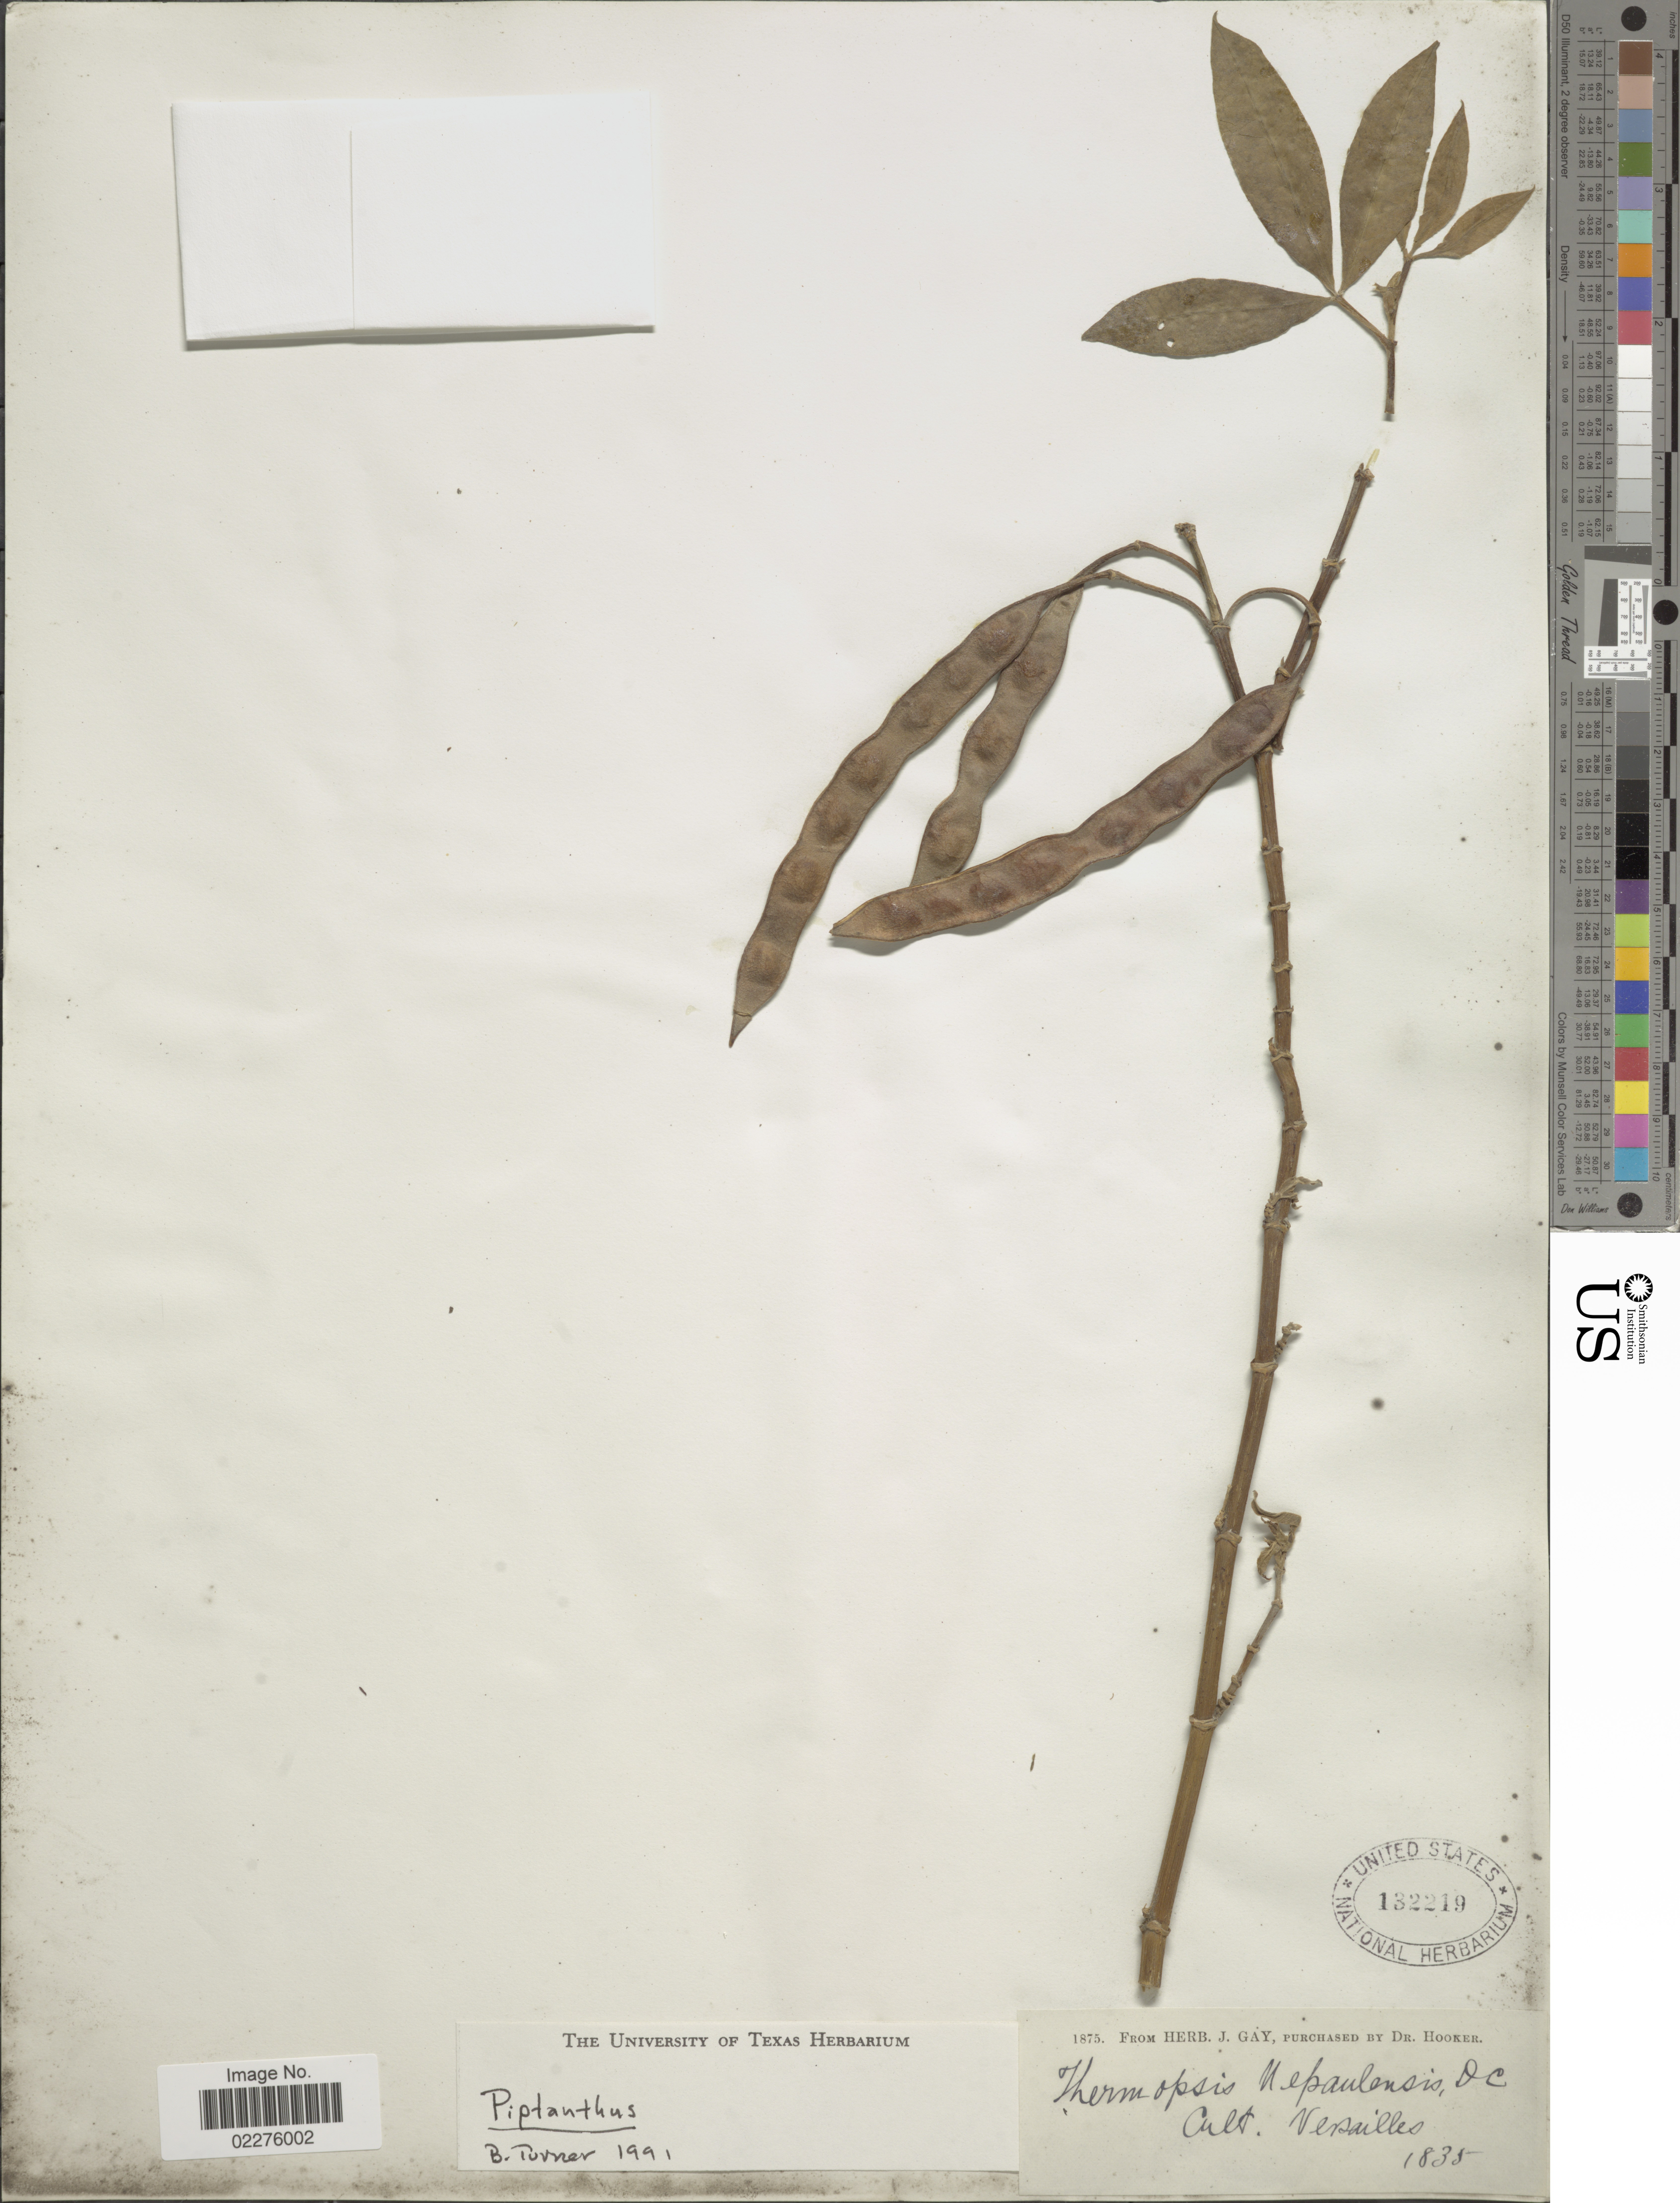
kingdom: Plantae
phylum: Tracheophyta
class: Magnoliopsida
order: Fabales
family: Fabaceae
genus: Piptanthus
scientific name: Piptanthus sp.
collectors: ex herb. J. Gay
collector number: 1835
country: France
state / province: Île-de-France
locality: Versailles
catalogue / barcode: US 132219